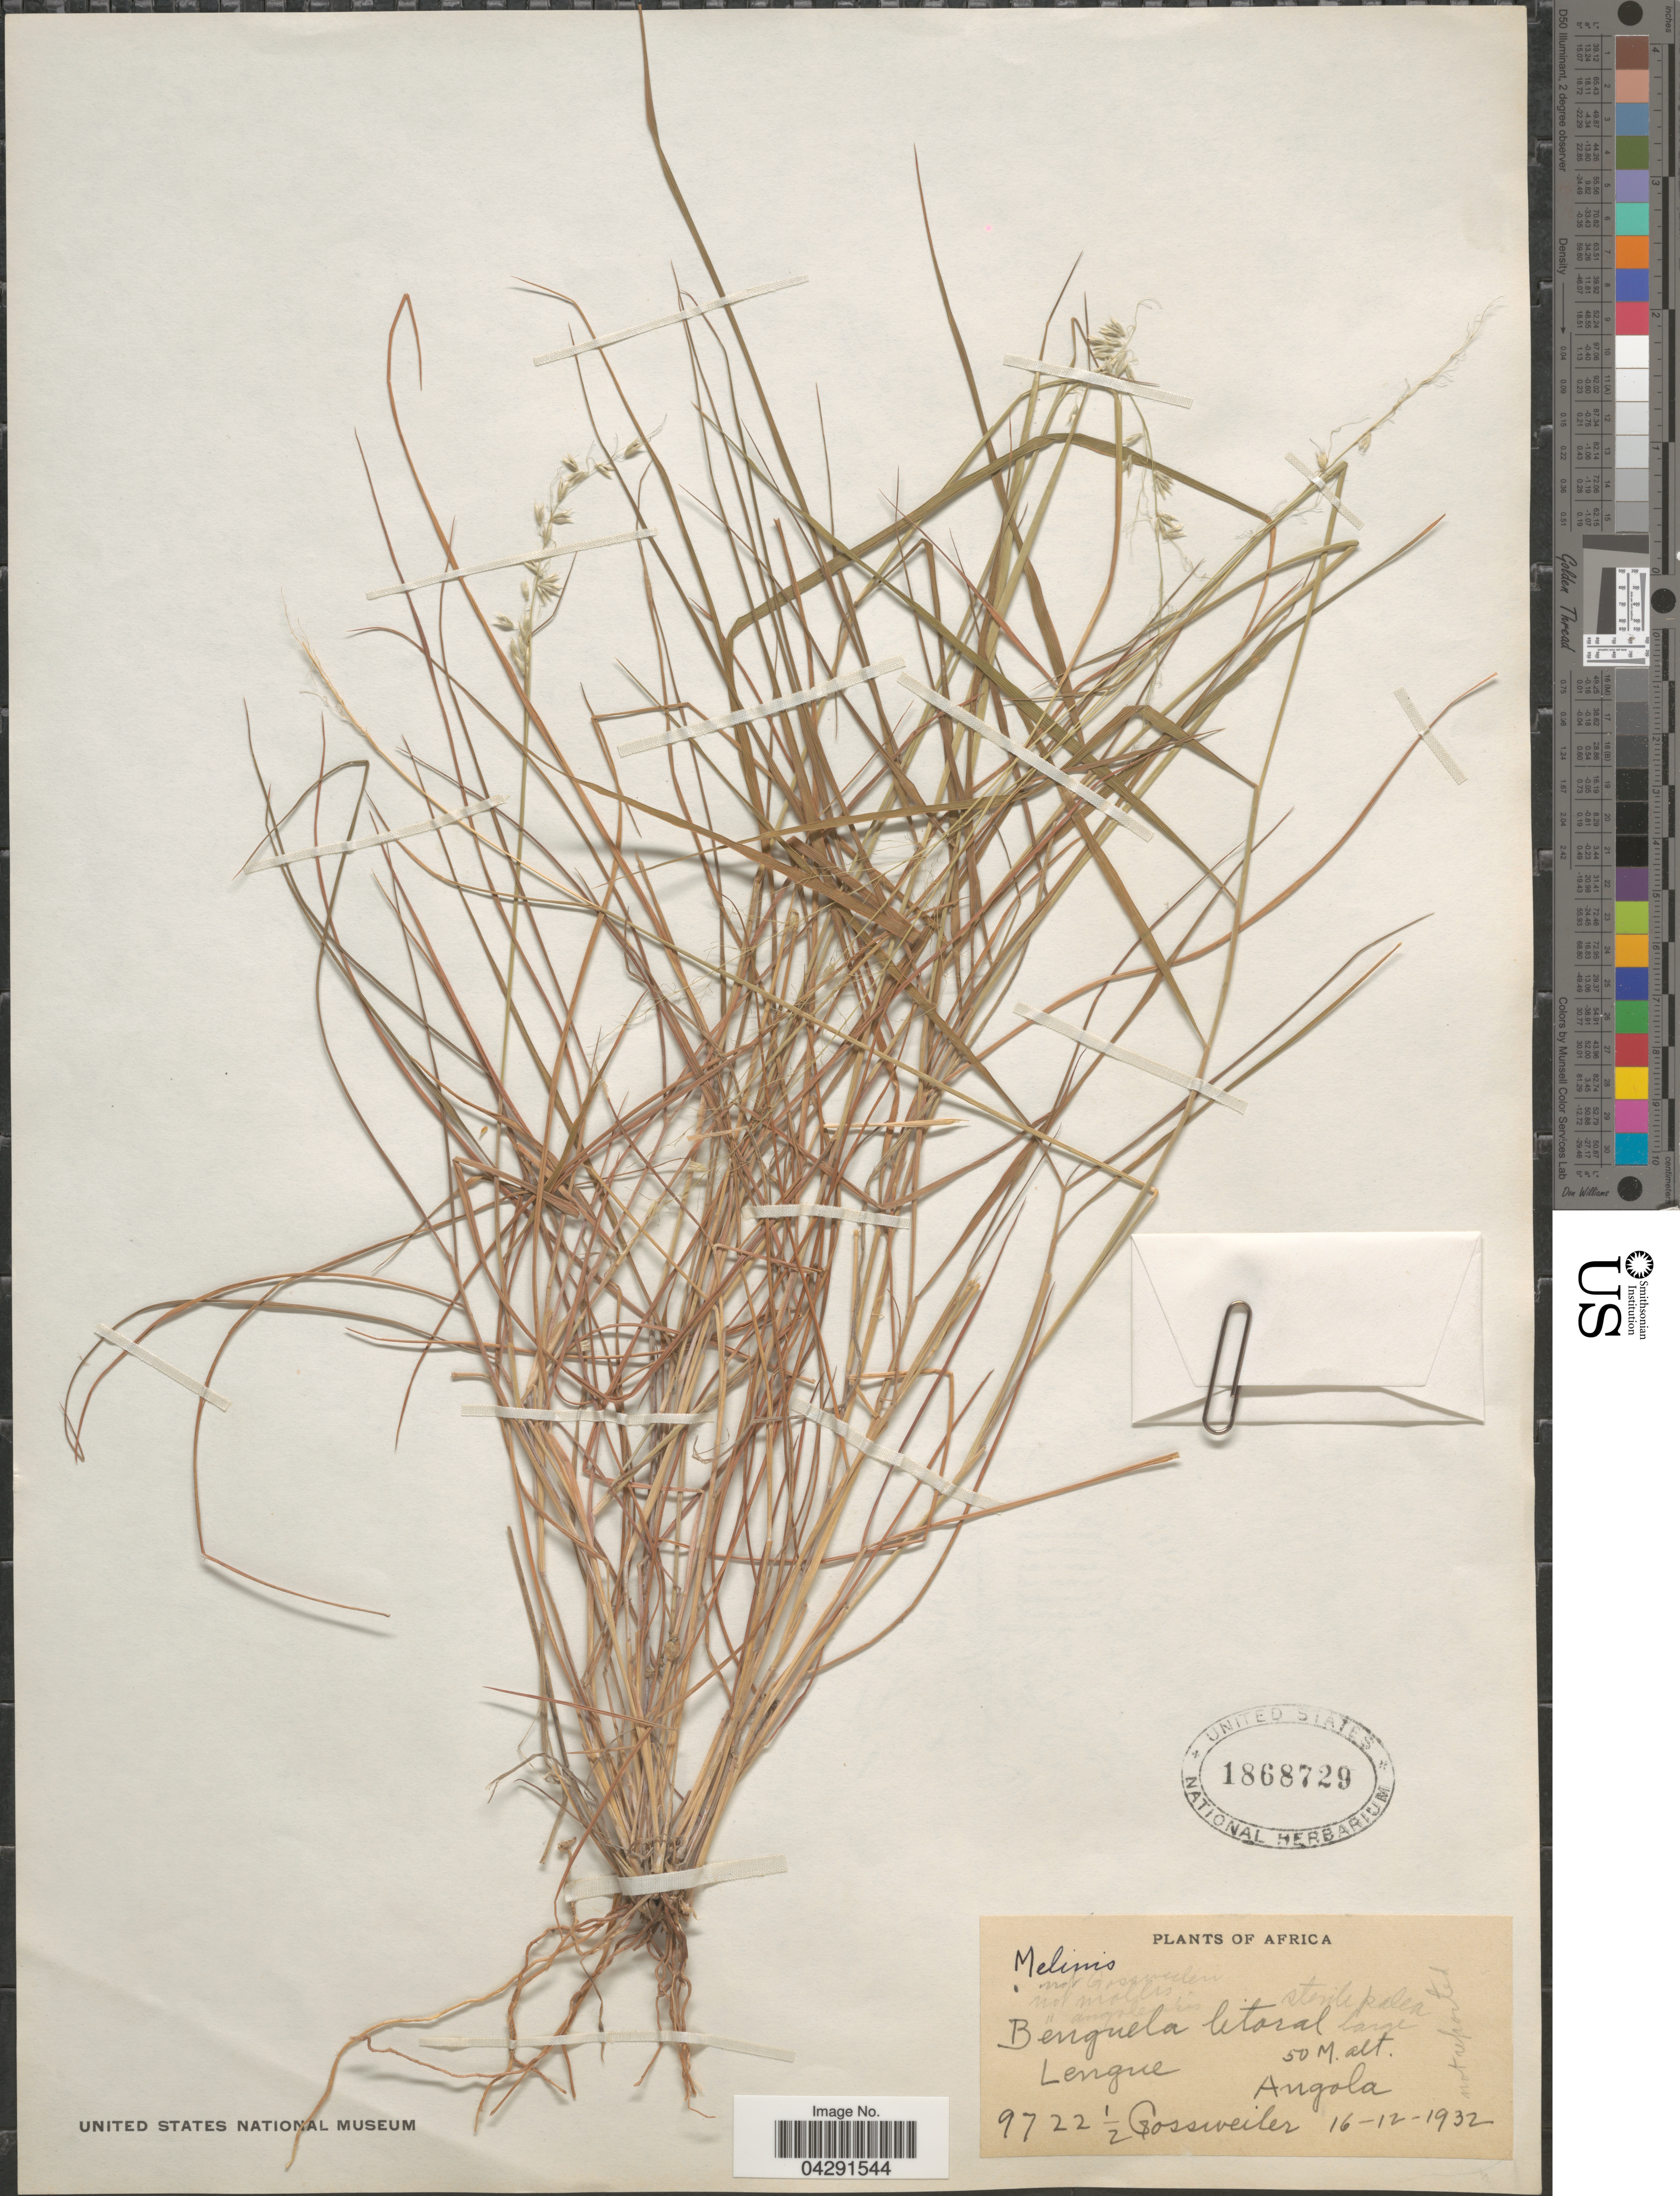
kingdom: Plantae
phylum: Tracheophyta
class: Liliopsida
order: Poales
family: Poaceae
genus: Melinis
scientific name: Melinis sp.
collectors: -. Gossweiler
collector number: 9722½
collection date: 1932-12-16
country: Angola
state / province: Benguela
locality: Benguela litoral. Lengue.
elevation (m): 50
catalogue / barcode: US 1868729